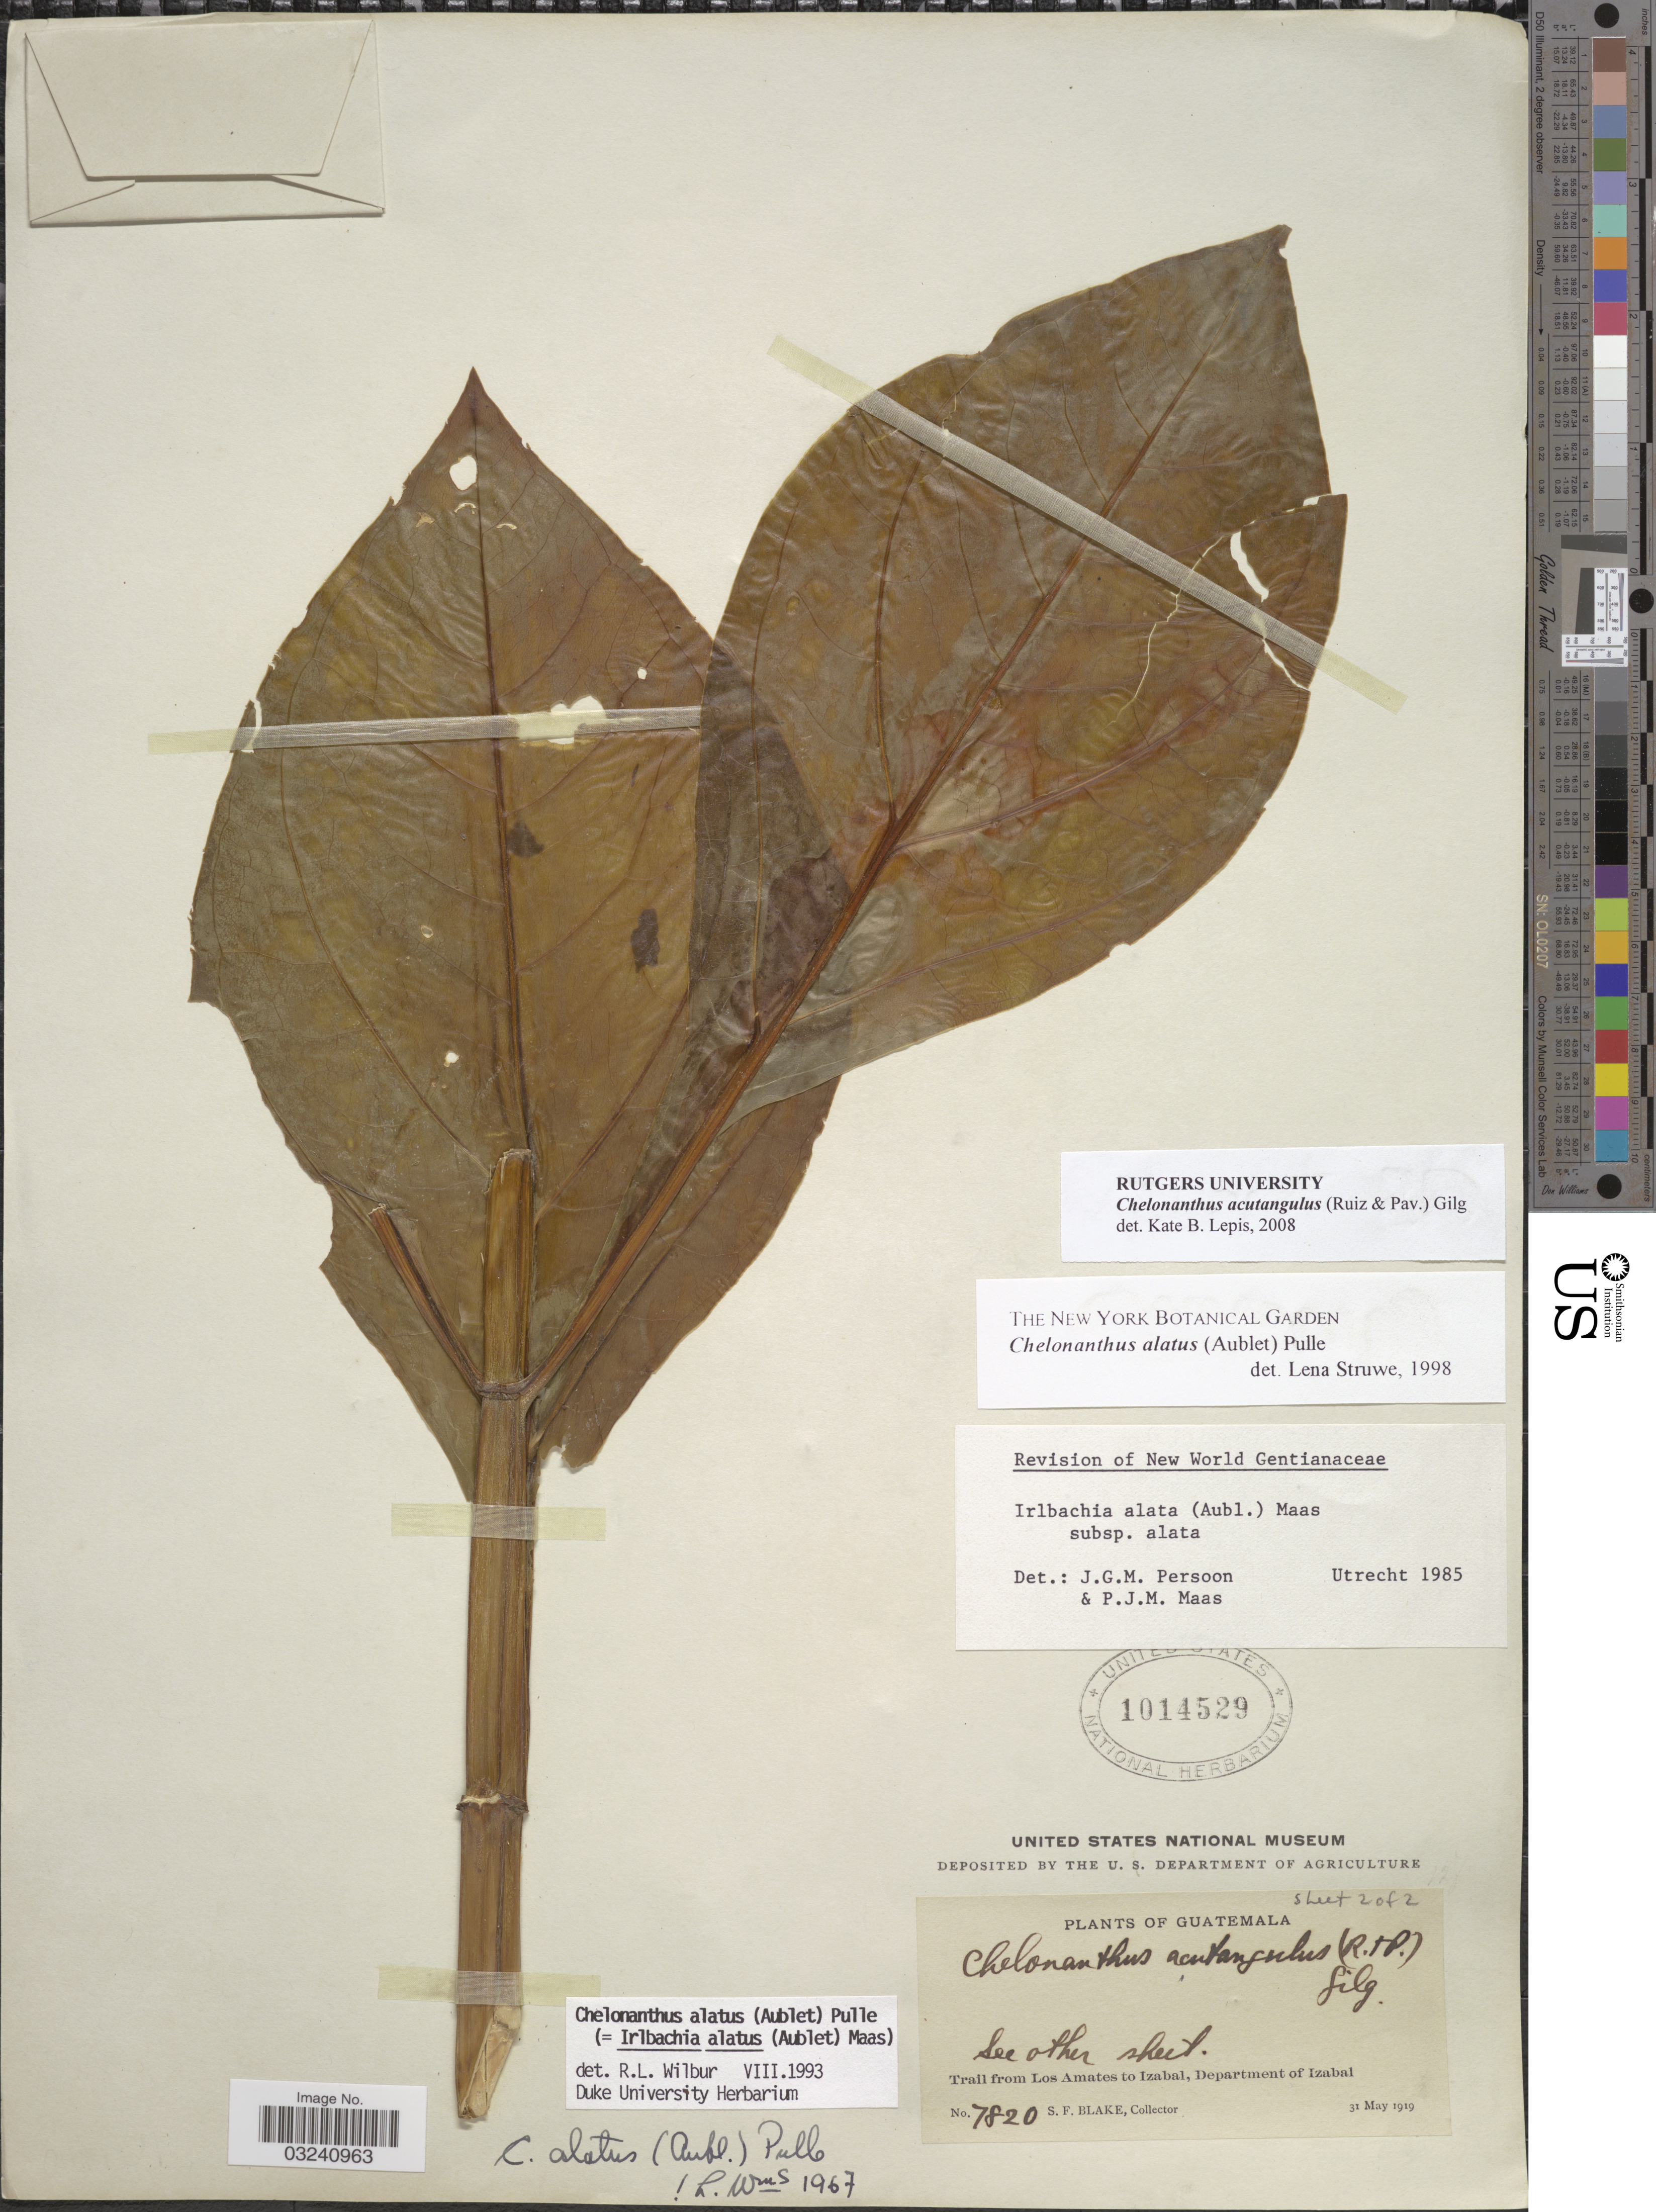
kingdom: Plantae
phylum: Tracheophyta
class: Magnoliopsida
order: Gentianales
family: Gentianaceae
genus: Chelonanthus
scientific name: Chelonanthus acutangulus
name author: (Ruiz & Pav.) Gilg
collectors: S. Blake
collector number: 7820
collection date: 1919-05-31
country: Guatemala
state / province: Izabal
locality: Trail from Los Amates to Izabal, Department of Izabal.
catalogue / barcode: US 1014529